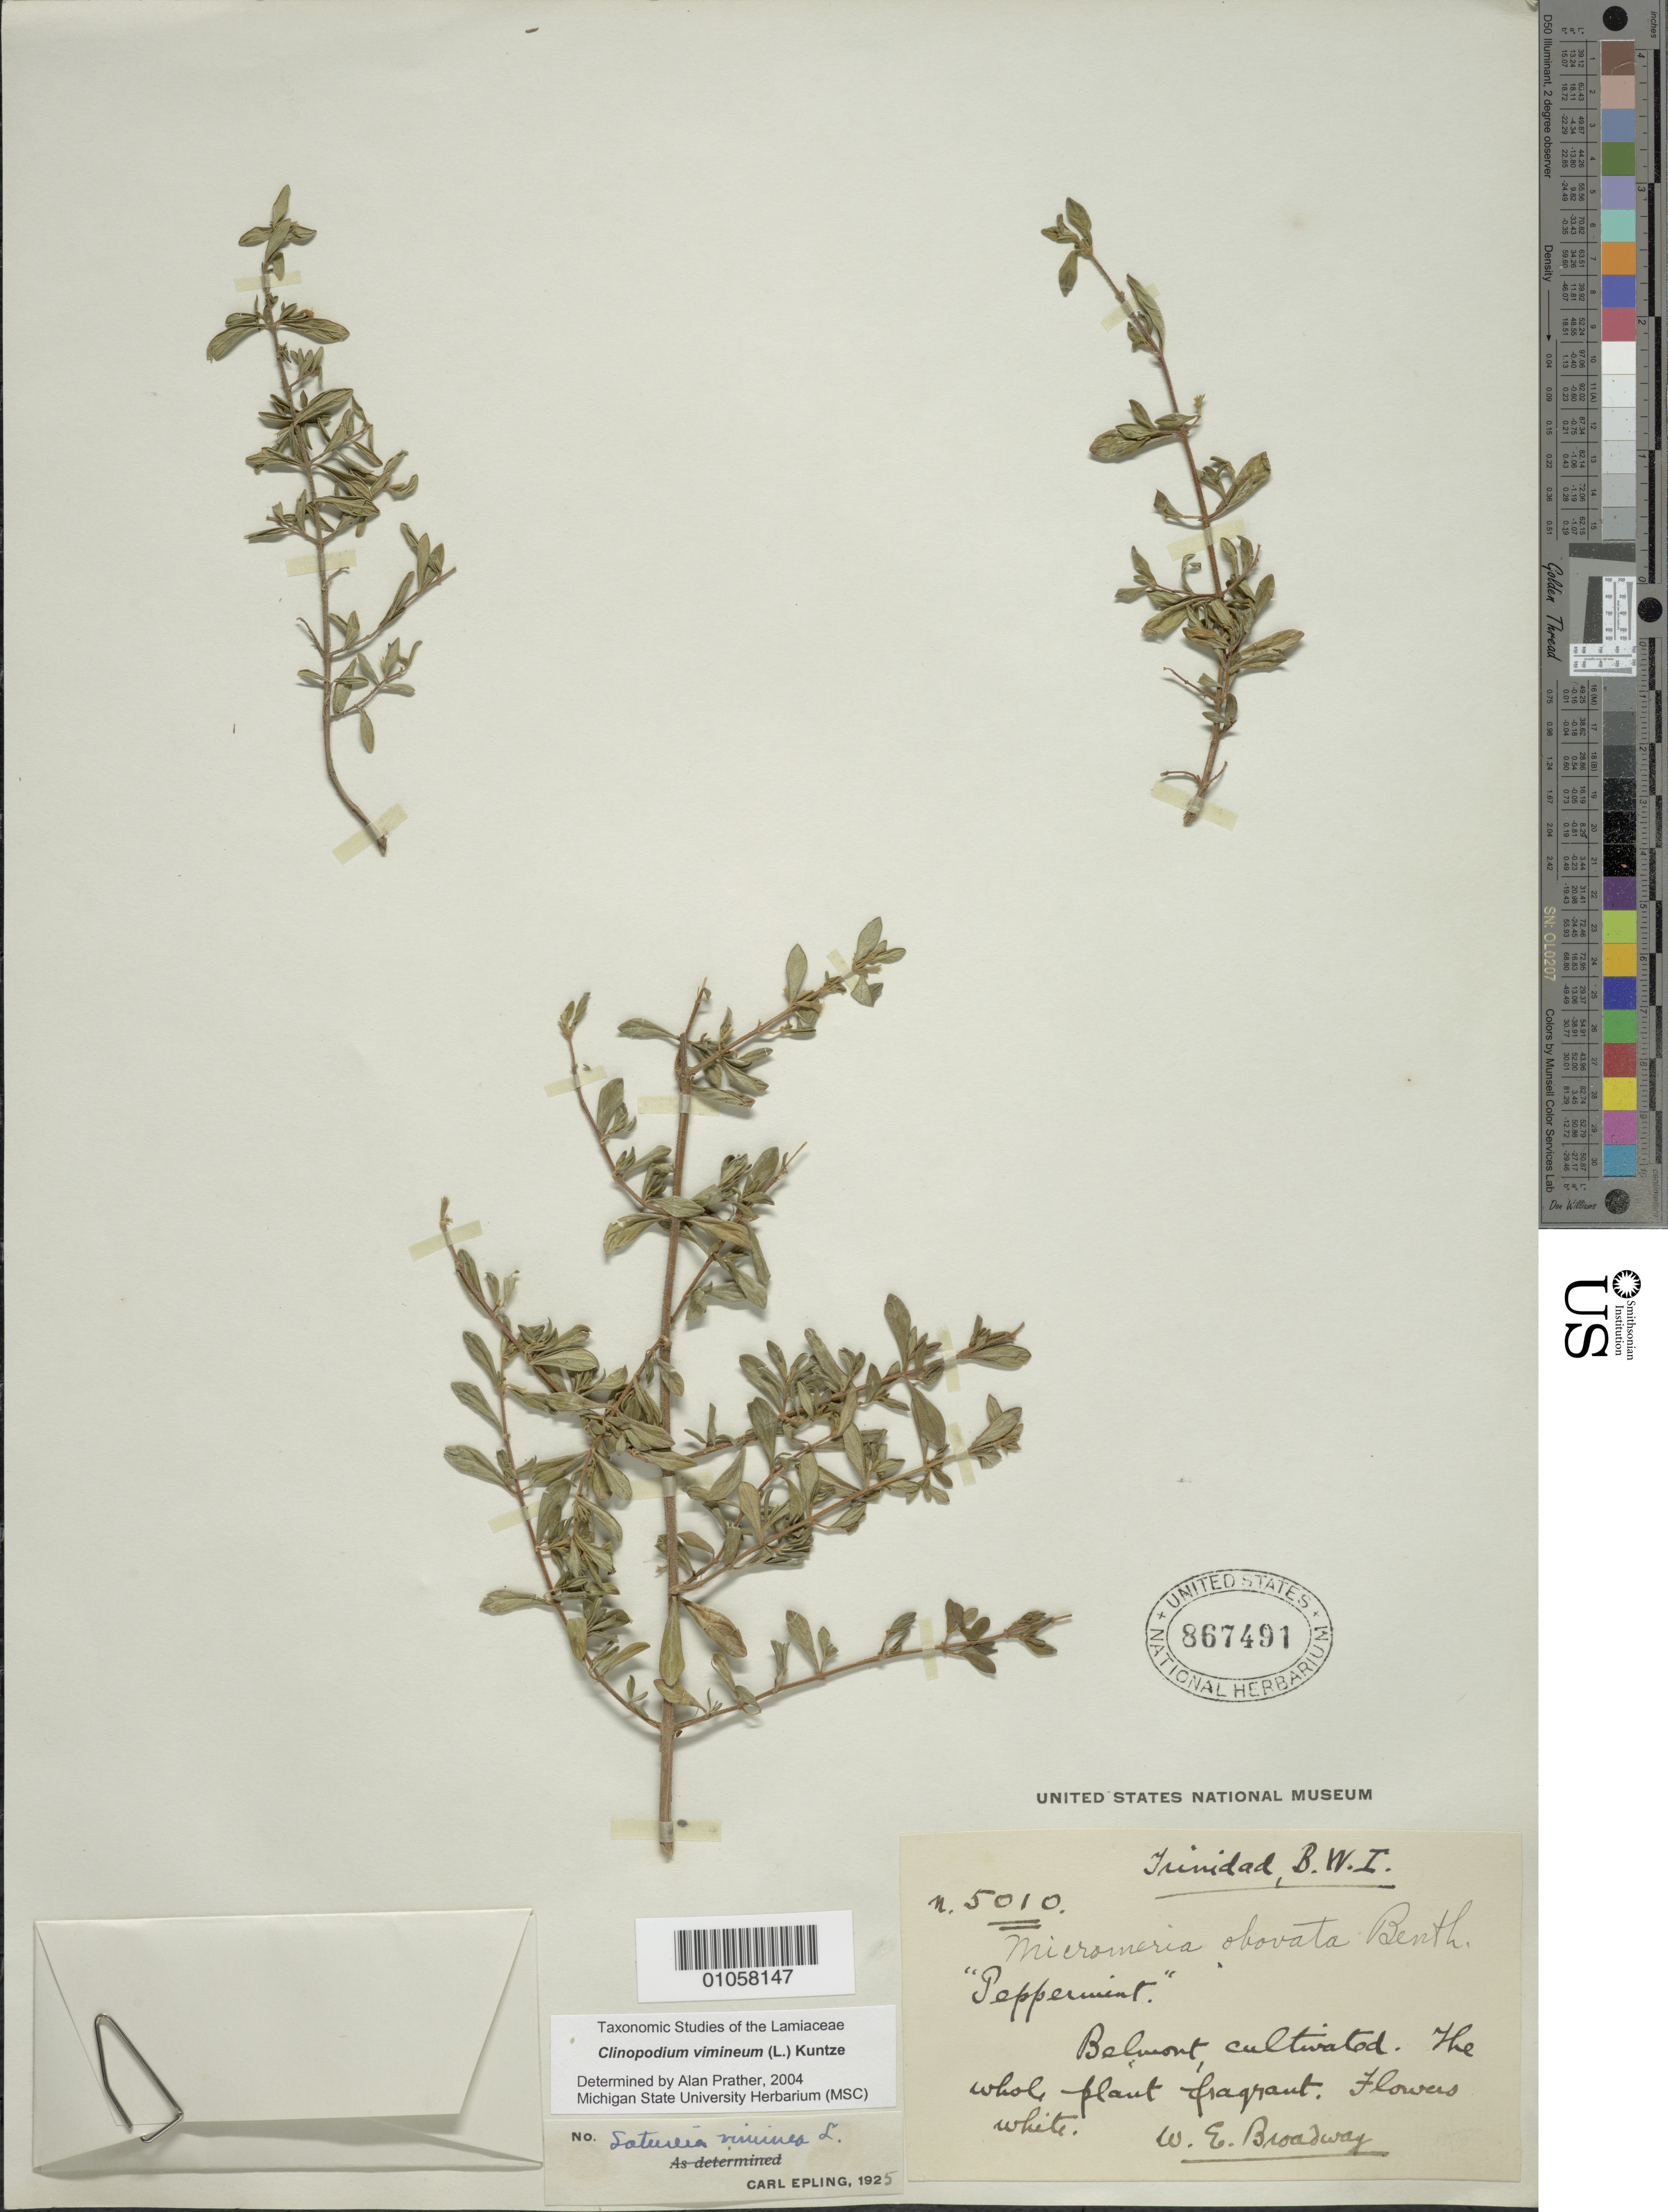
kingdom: Plantae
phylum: Tracheophyta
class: Magnoliopsida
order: Lamiales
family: Lamiaceae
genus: Clinopodium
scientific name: Clinopodium vimineum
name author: (L.) Kuntze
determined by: Prather, L. A.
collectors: W. E. Broadway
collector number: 5010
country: Trinidad and Tobago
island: Trinidad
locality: Belmont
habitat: Cultivated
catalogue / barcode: US 867491